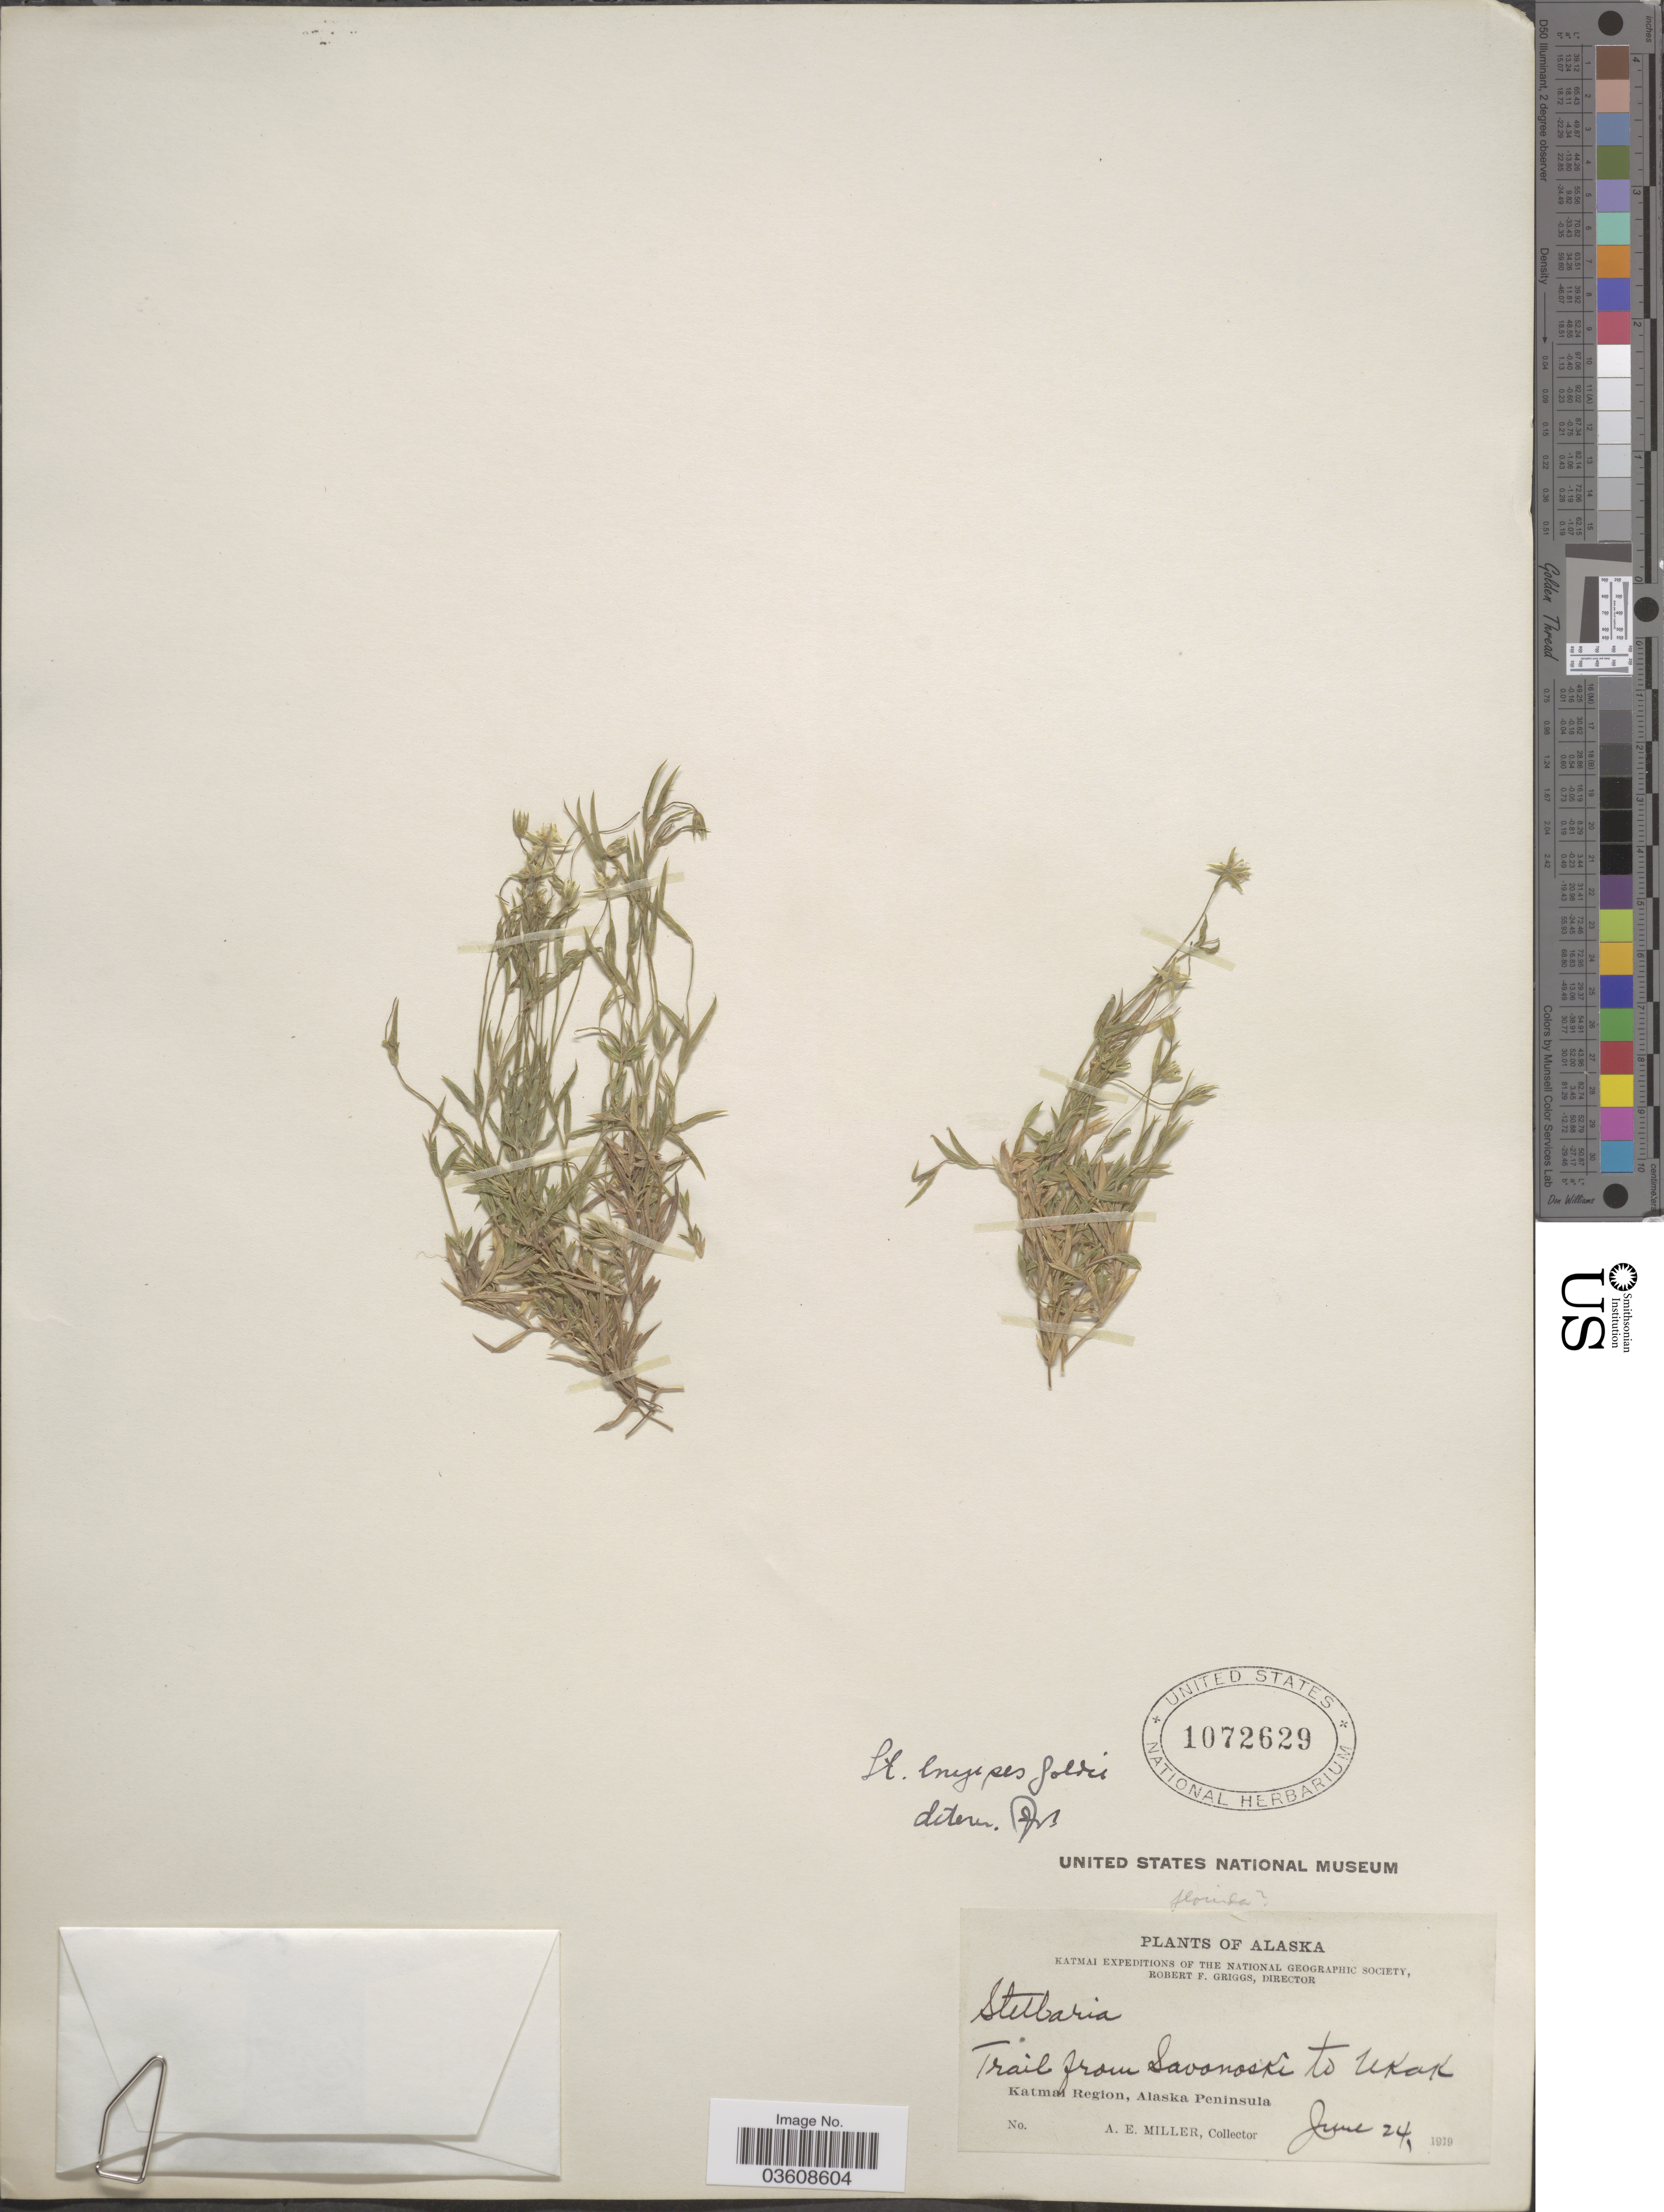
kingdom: Plantae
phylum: Tracheophyta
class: Magnoliopsida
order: Caryophyllales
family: Caryophyllaceae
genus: Stellaria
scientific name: Stellaria longipes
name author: Goldie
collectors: A. E. Miller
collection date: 1919-06-24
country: United States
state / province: Alaska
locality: Trail from Savonoski to Ukak. Katmai Region, Alaska Peninsula.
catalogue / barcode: US 1072629